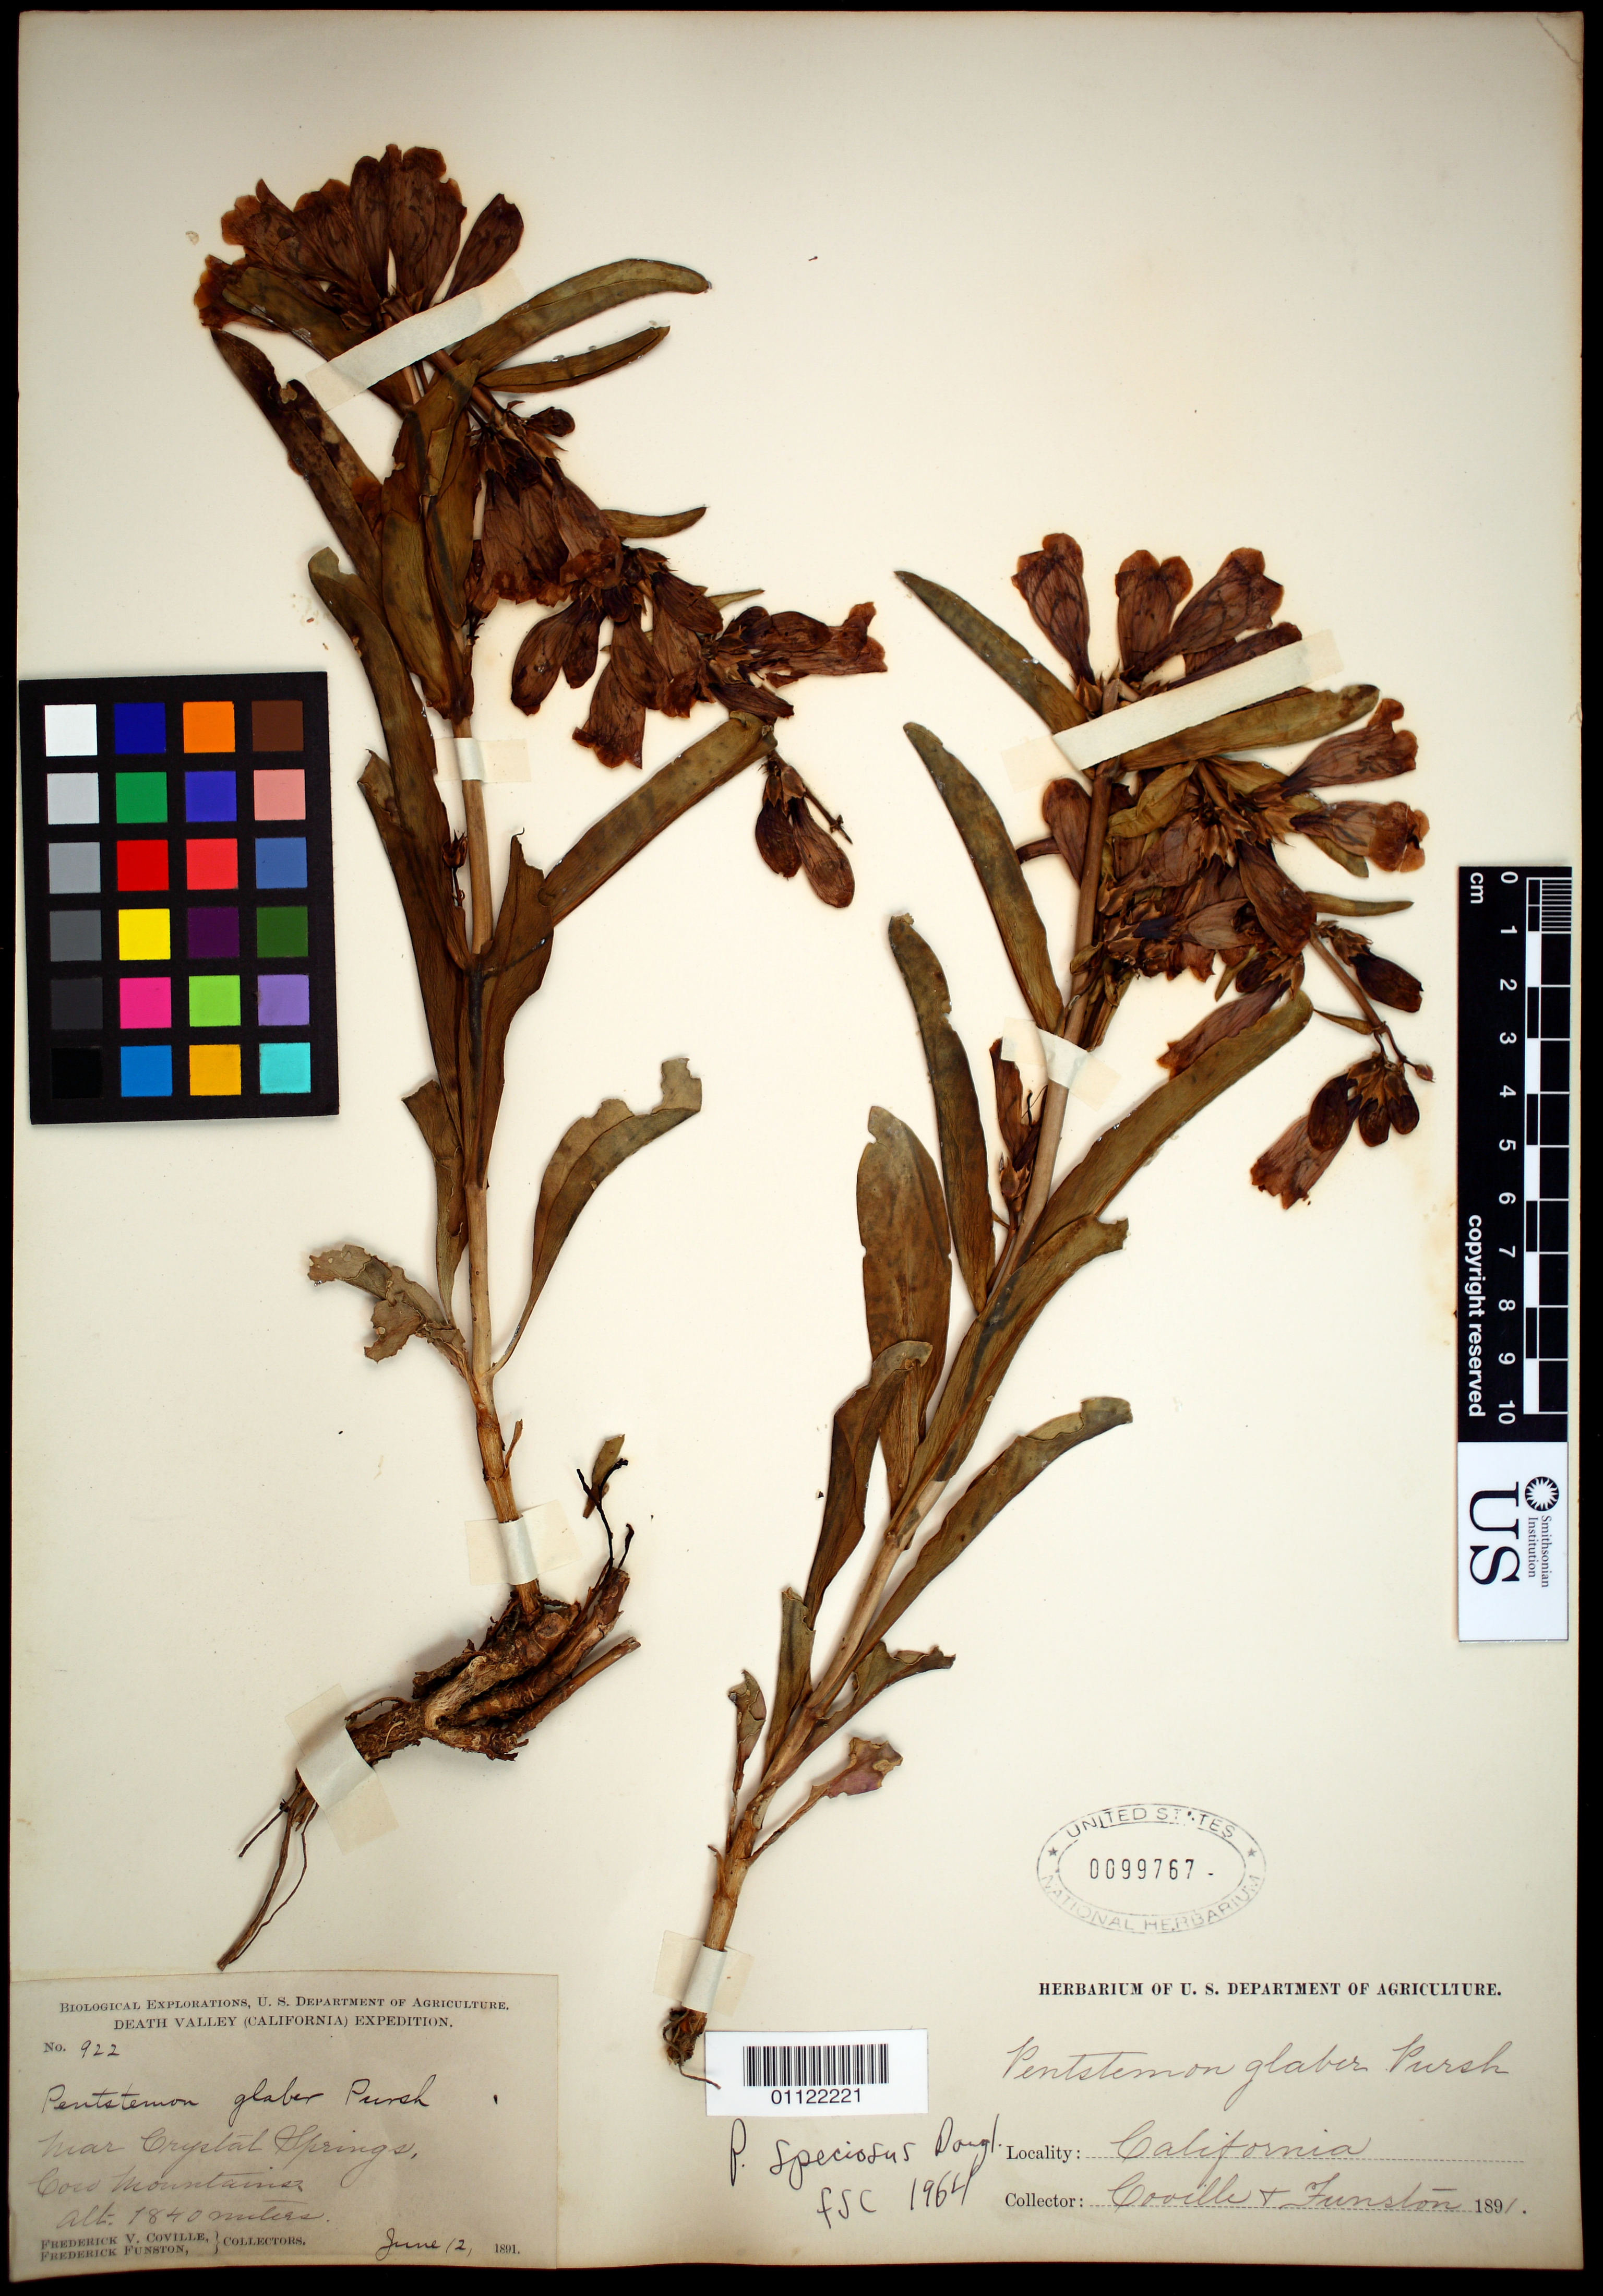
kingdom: Plantae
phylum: Tracheophyta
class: Magnoliopsida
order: Lamiales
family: Plantaginaceae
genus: Penstemon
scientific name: Penstemon speciosus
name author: Douglas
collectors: F. V. Coville & F. Funston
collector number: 922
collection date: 1891-06-12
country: United States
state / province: California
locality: near Crystal Springs, Coso Mountains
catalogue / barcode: US 99767